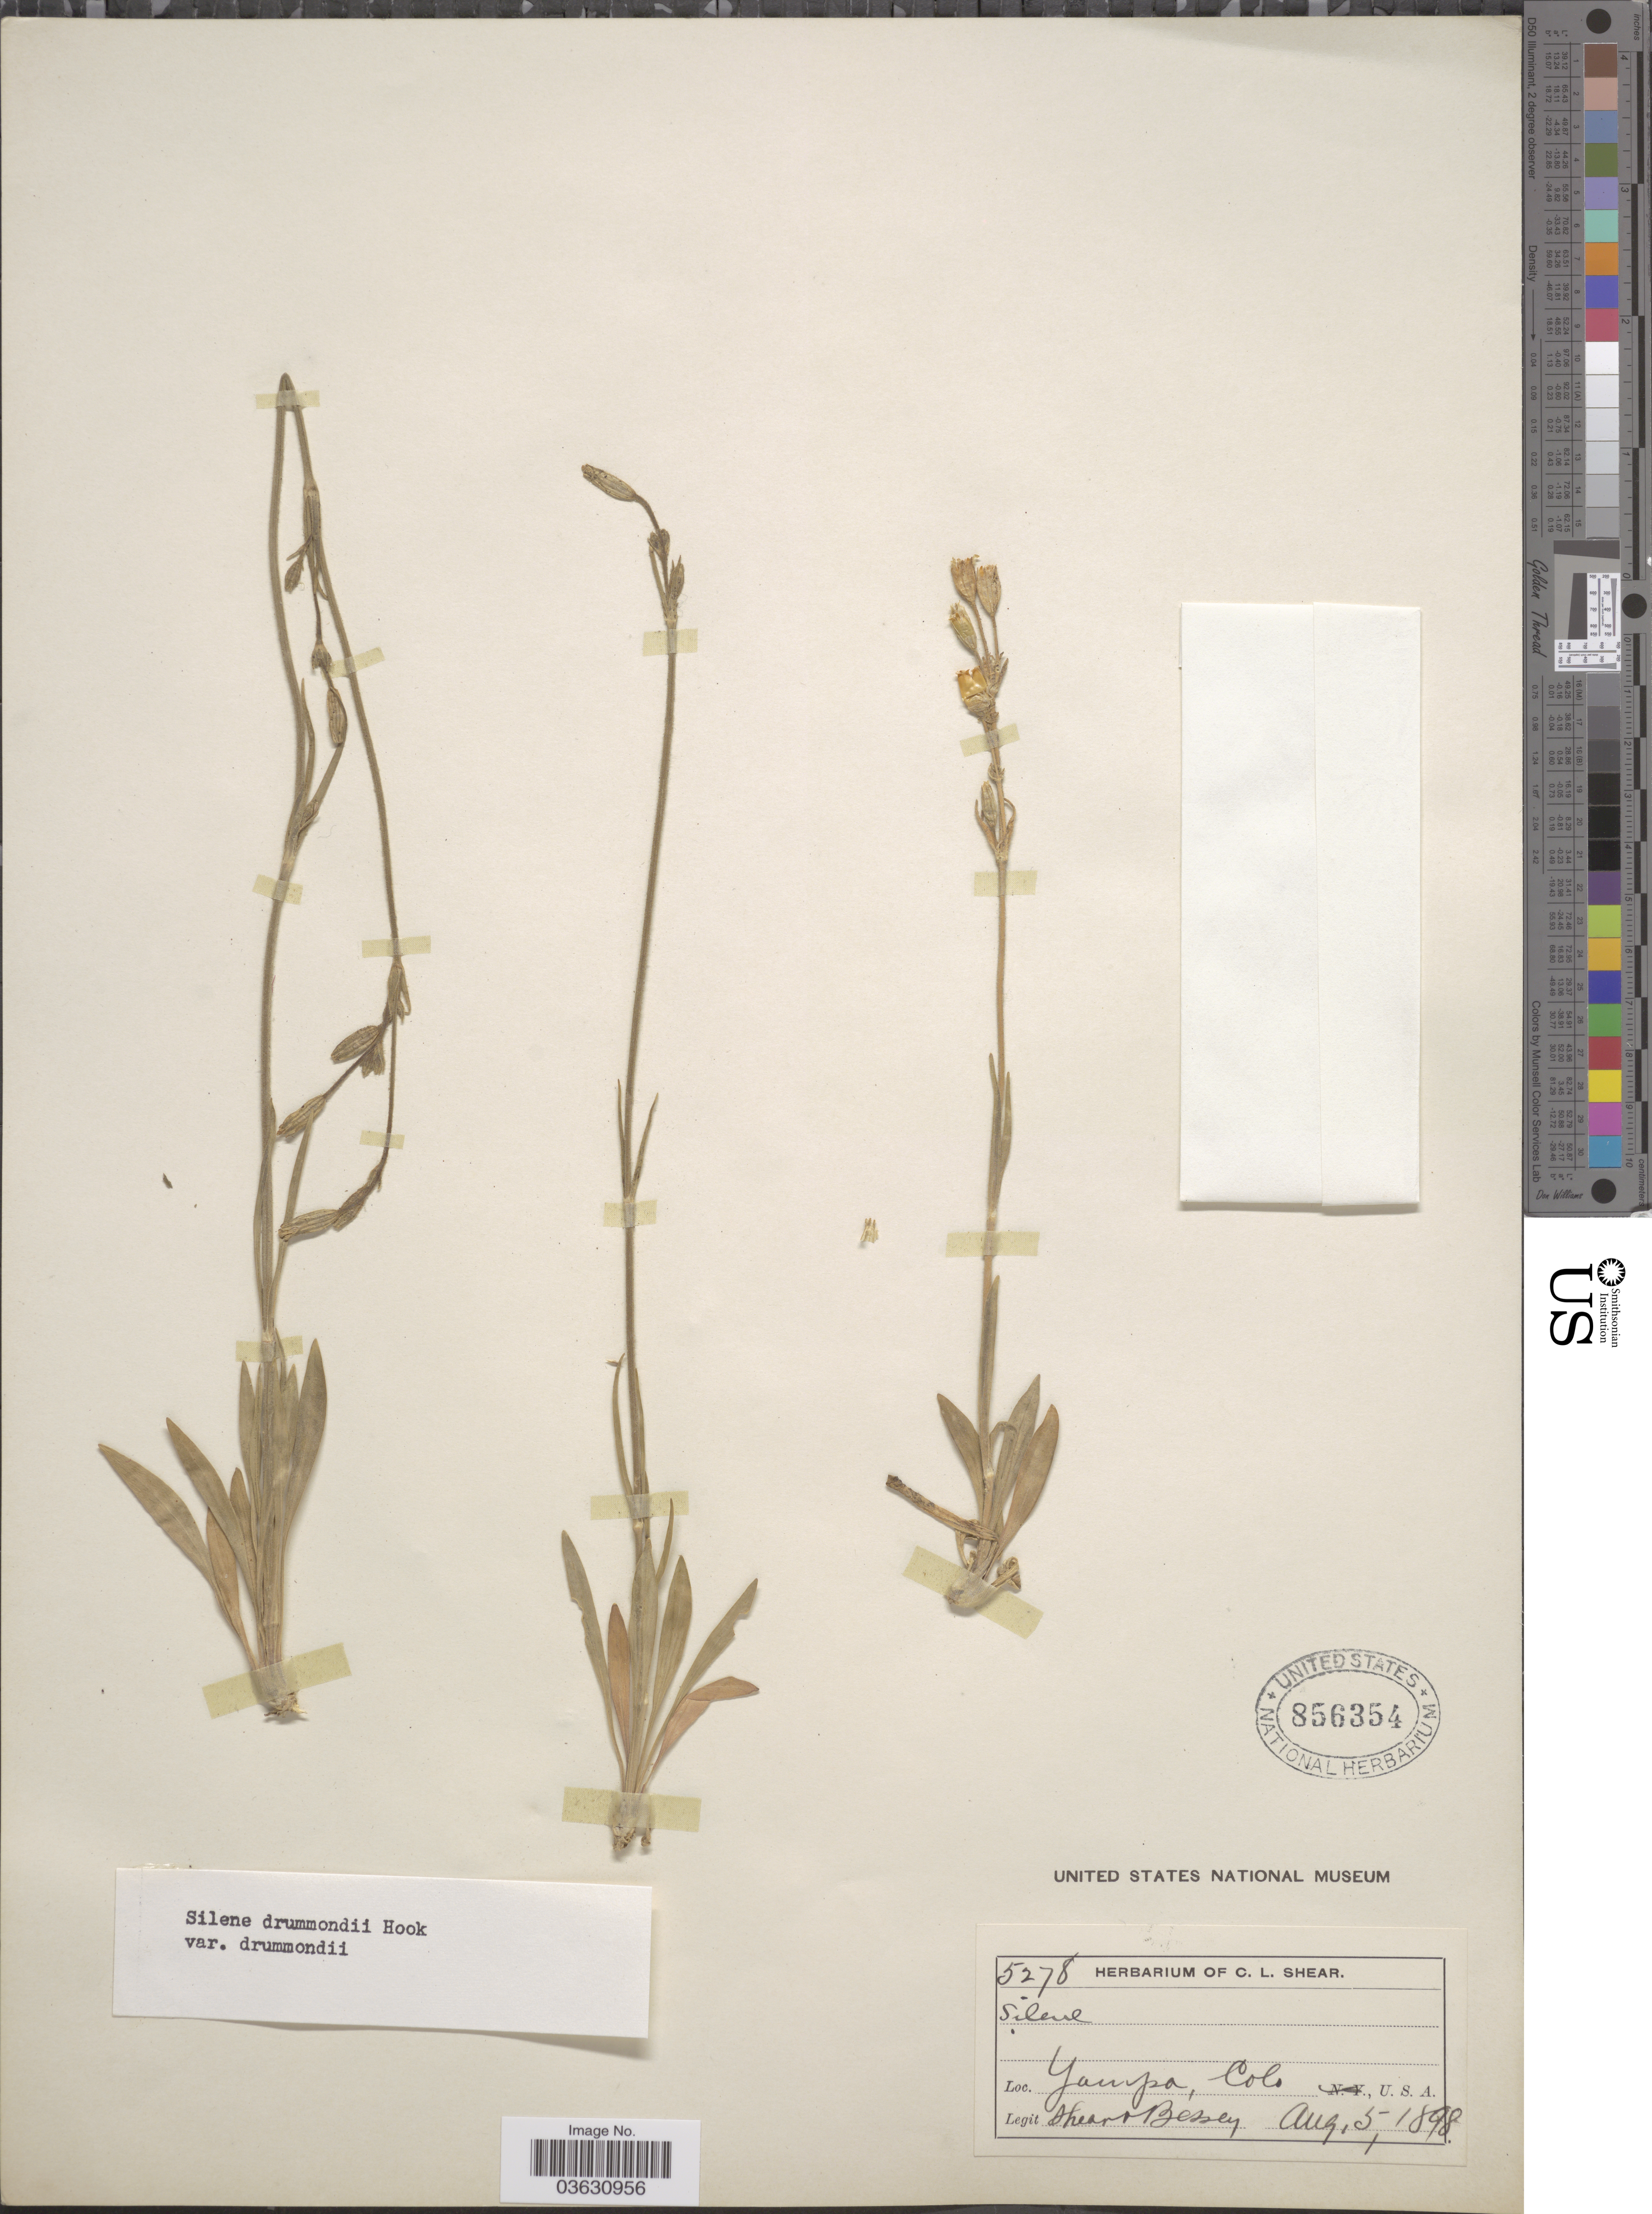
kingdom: Plantae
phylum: Tracheophyta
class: Magnoliopsida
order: Caryophyllales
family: Caryophyllaceae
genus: Silene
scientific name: Silene drummondii var. drummondii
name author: Hook.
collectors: C. L. Shear & -. Bessey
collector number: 5278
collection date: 1898-08-05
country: United States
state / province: Colorado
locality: Yampa.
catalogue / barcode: US 856354